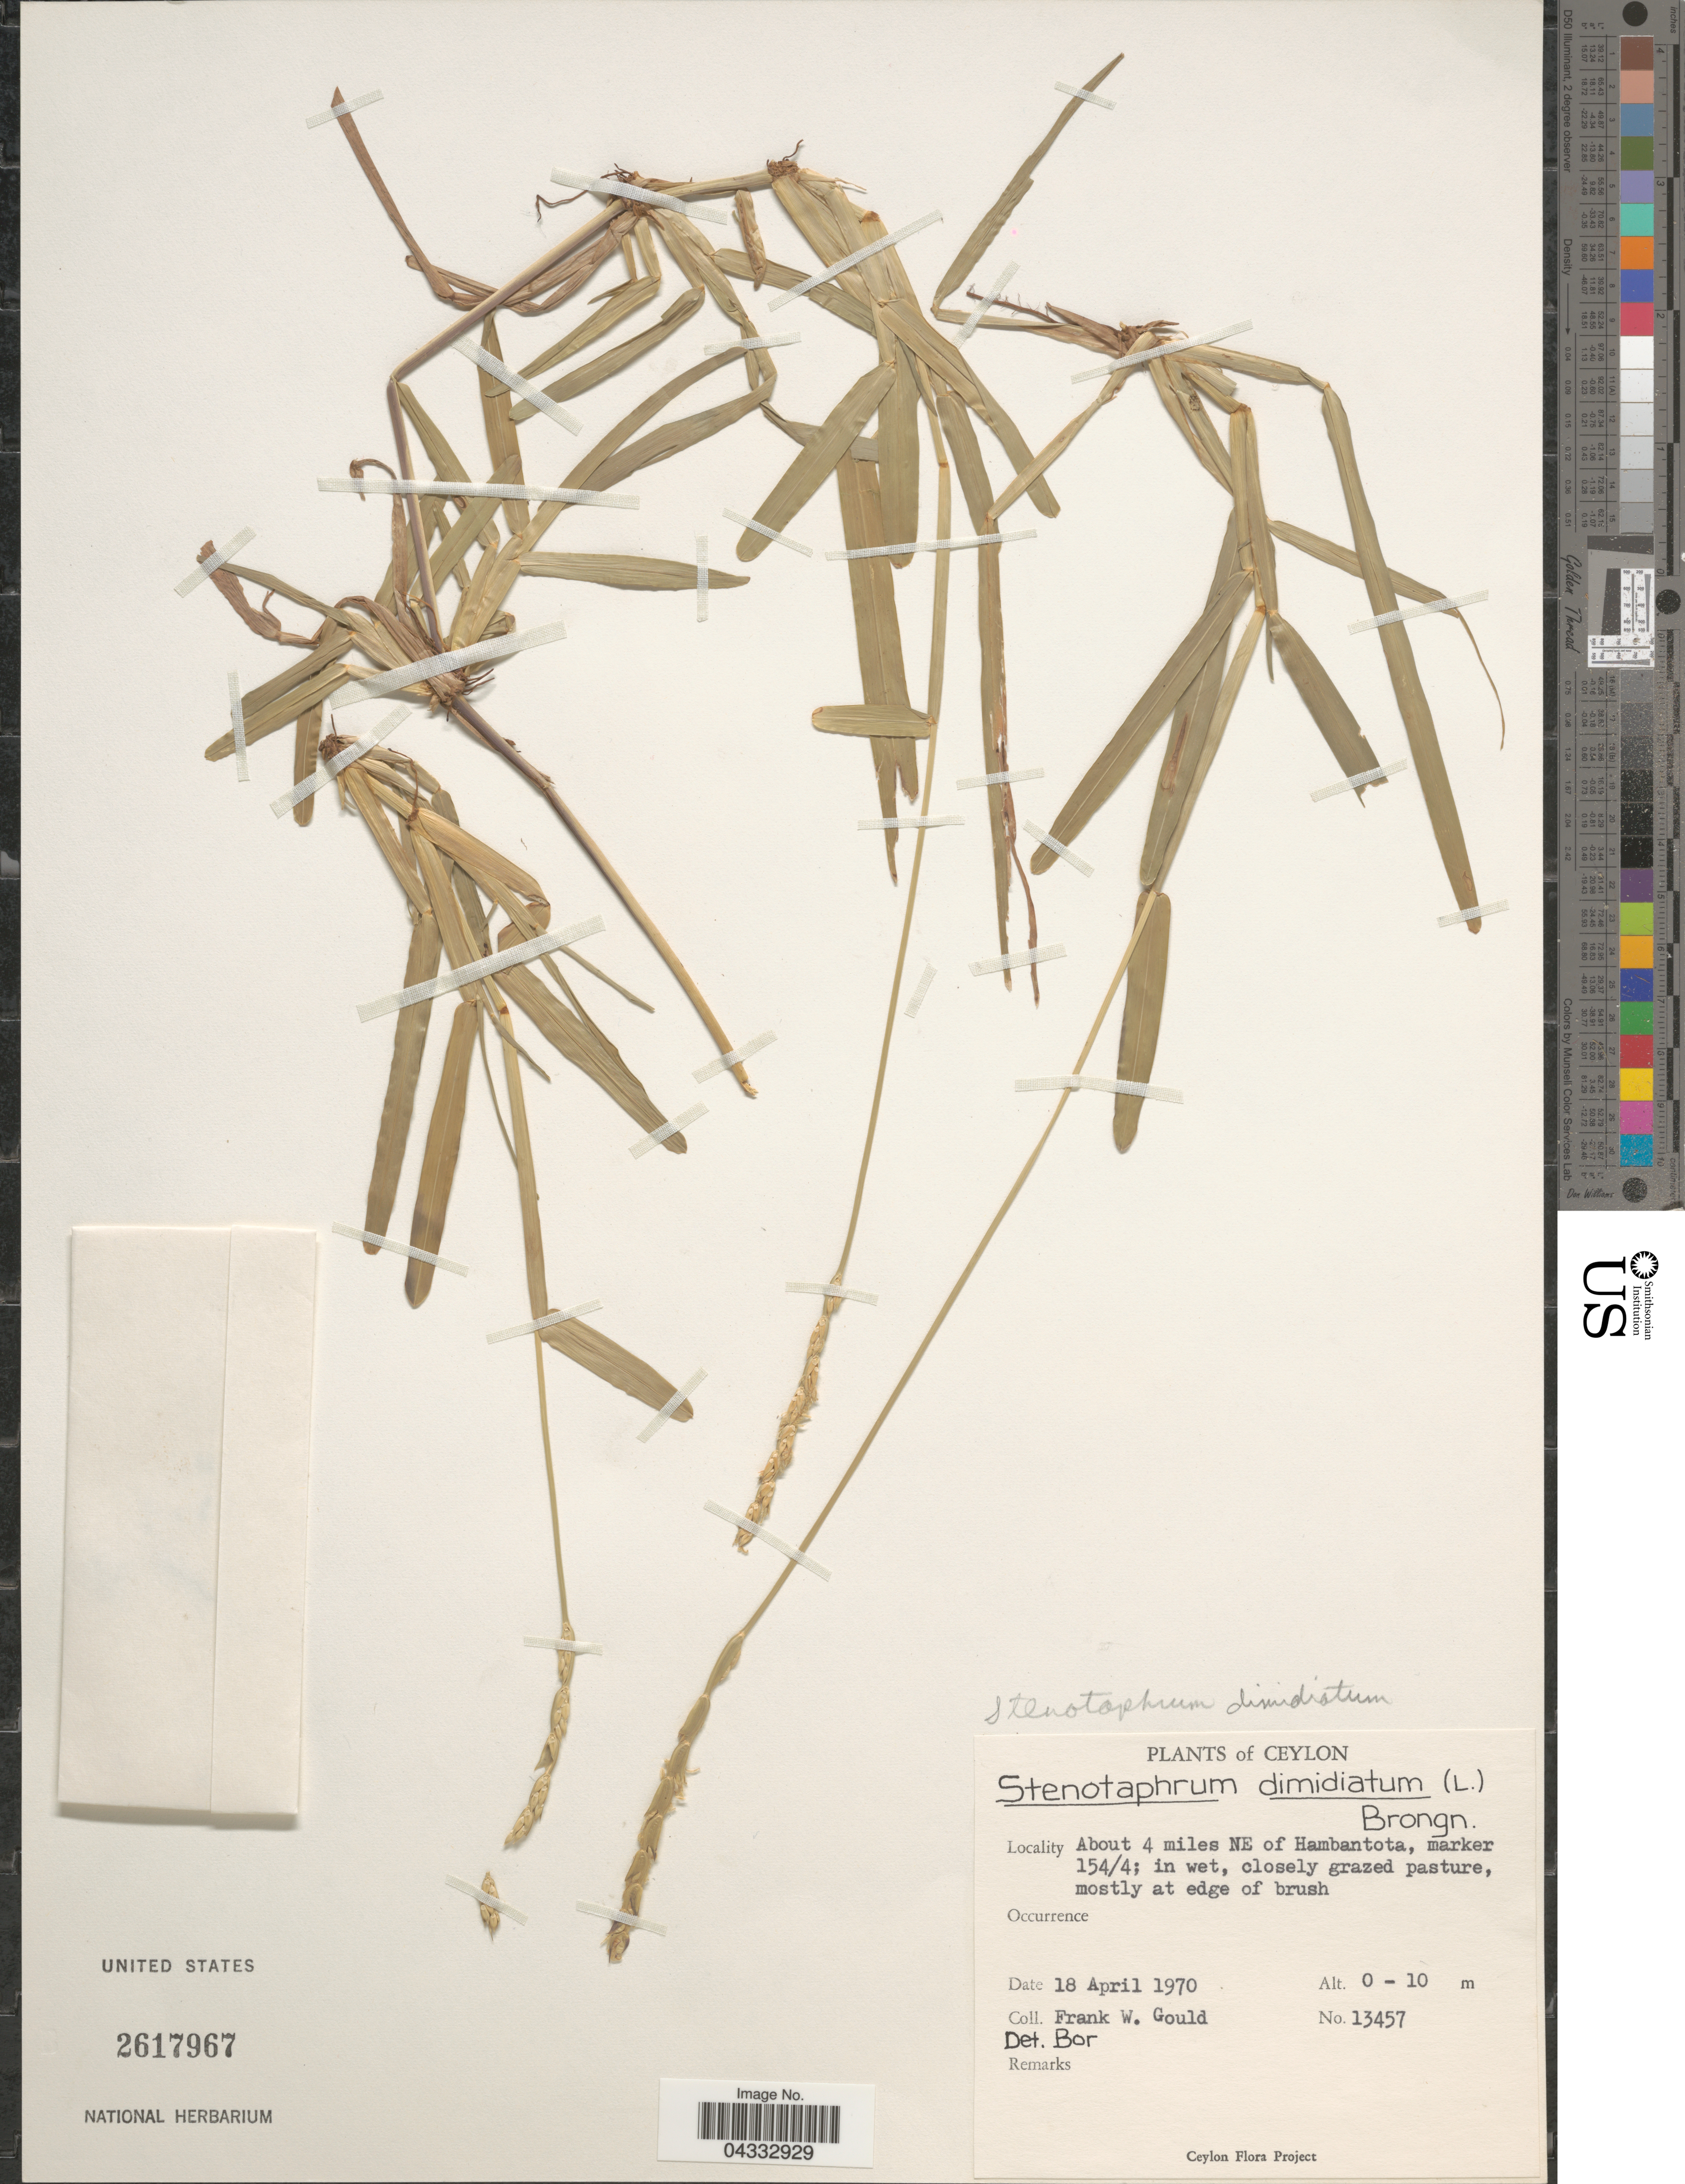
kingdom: Plantae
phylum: Tracheophyta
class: Liliopsida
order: Poales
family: Poaceae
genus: Stenotaphrum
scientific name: Stenotaphrum dimidiatum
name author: (L.) Brongn.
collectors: F. W. Gould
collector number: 13457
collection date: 1970-04-18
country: Sri Lanka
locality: Ceylon. About 4 miles NE of Hambantota, marker 154/4; in wet, closely grazed pasture, mostly at edge of brush.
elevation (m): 0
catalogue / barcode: US 2617967